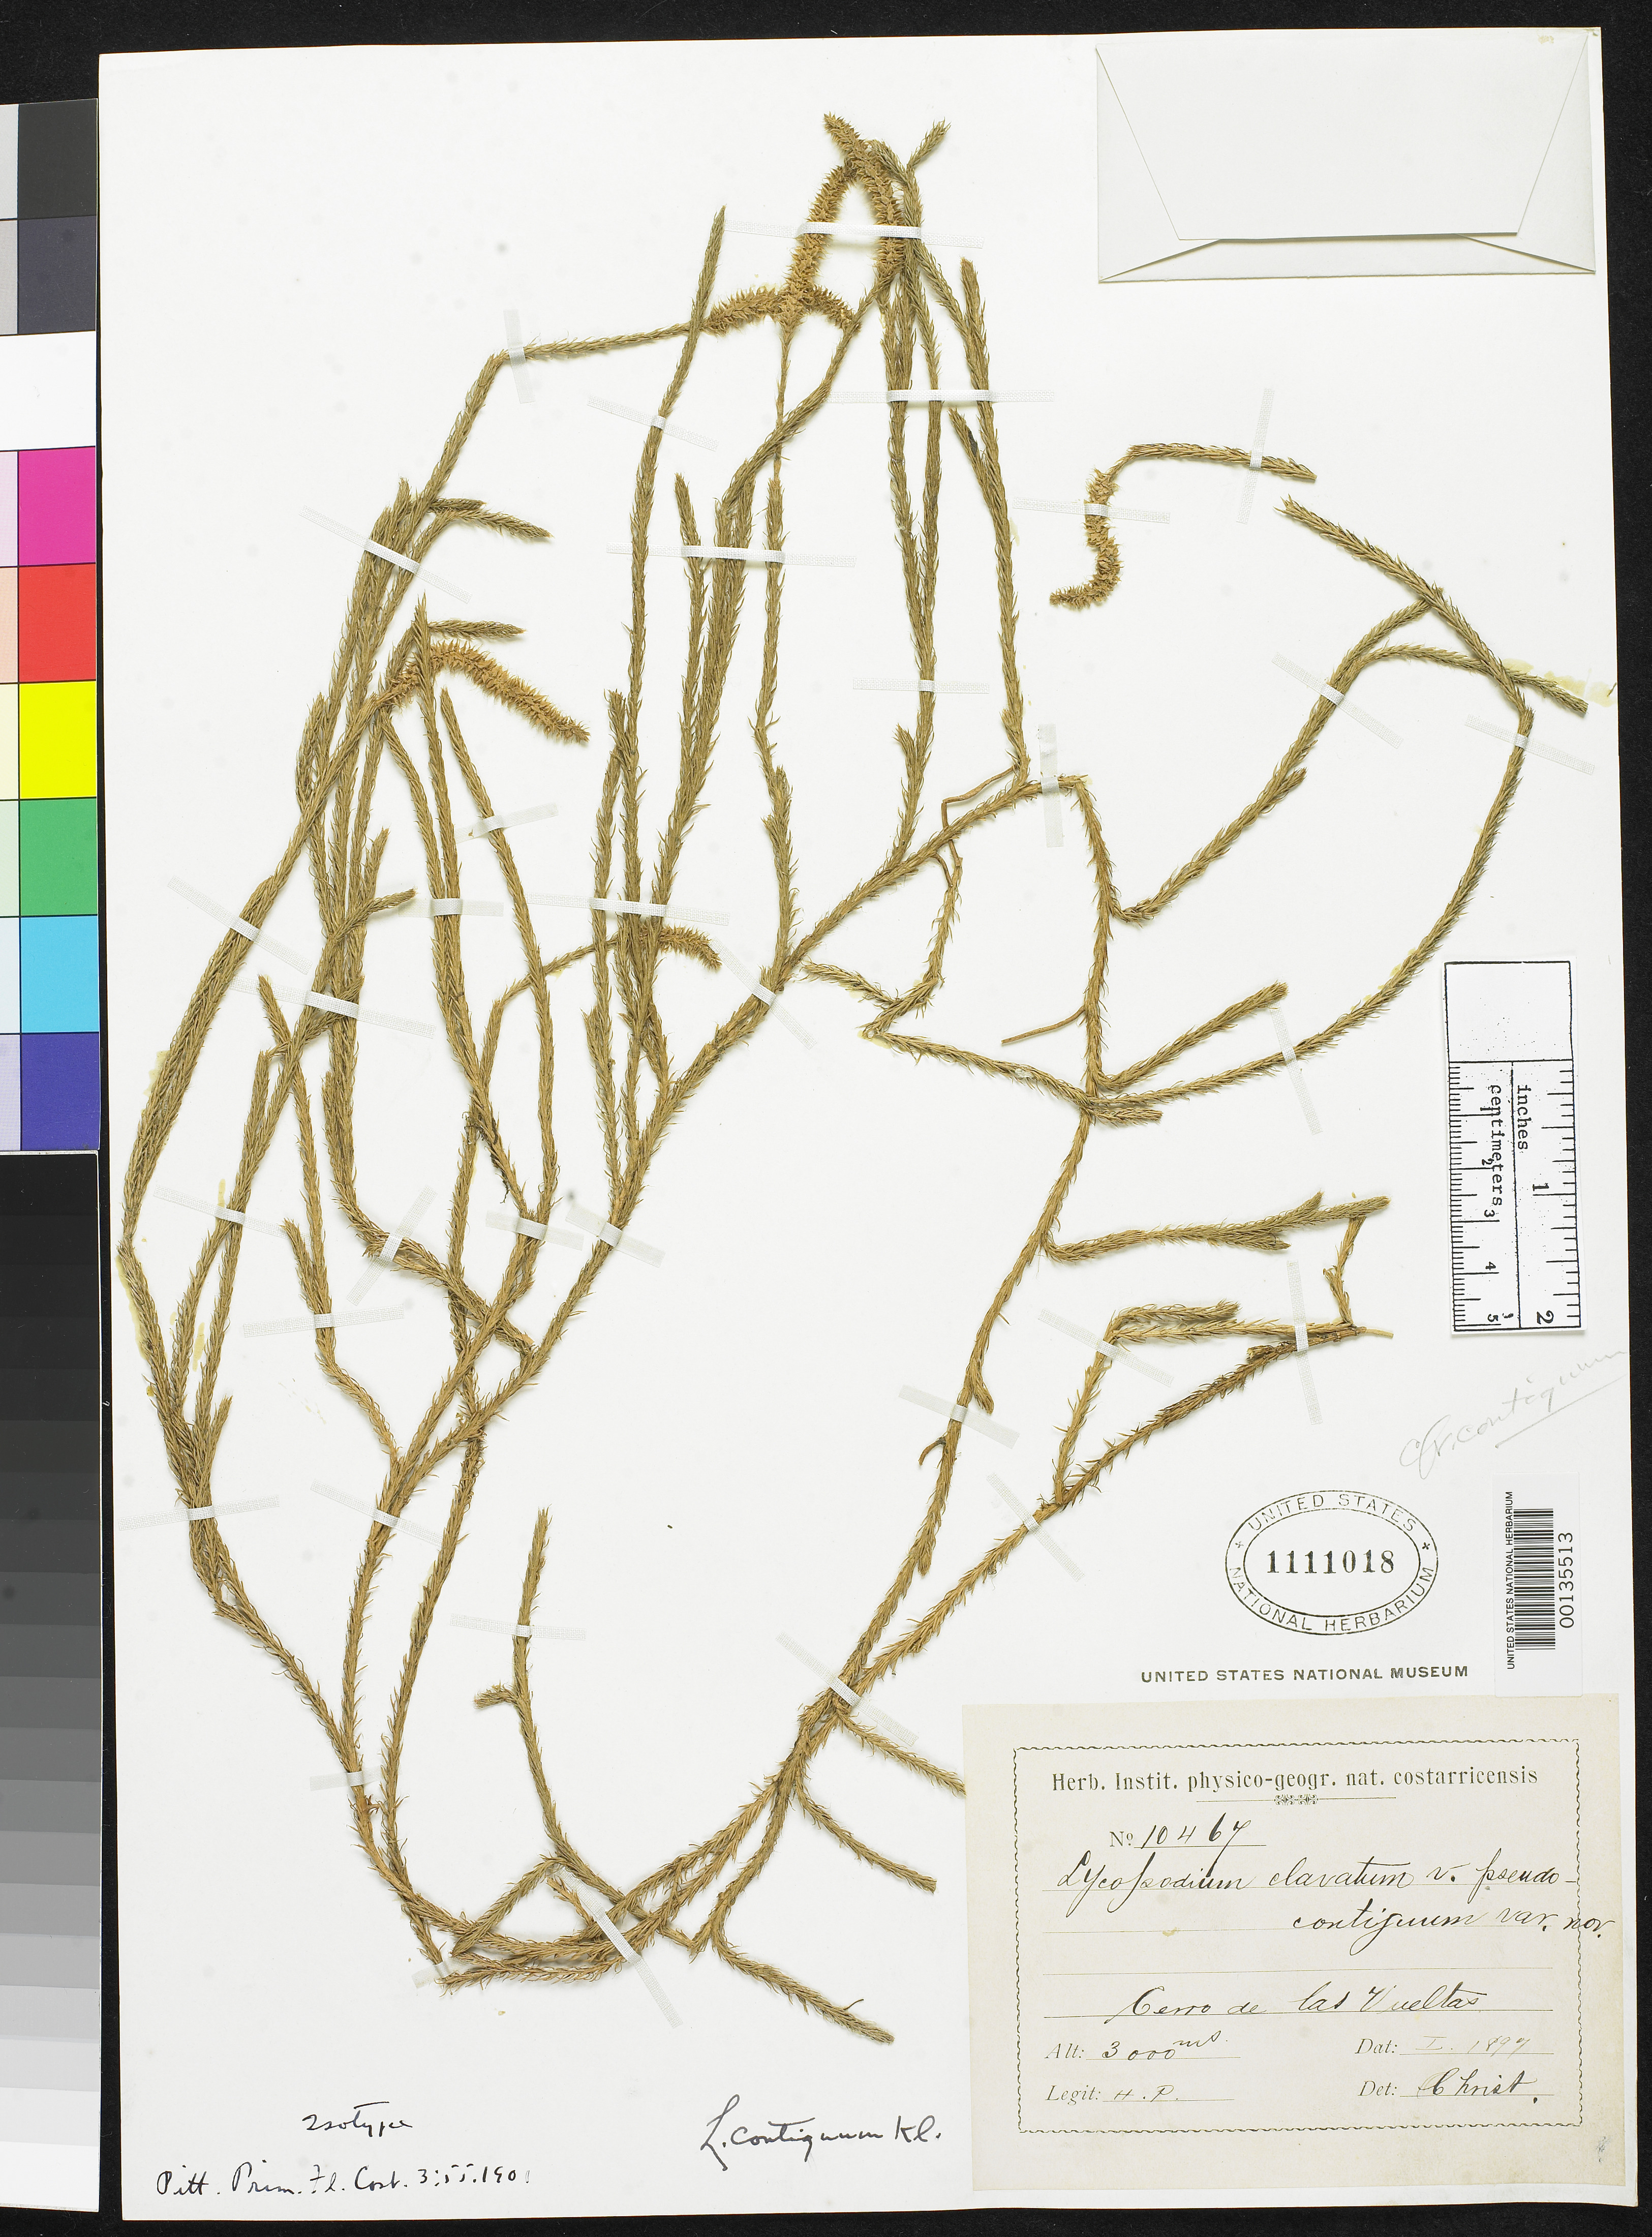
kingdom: Plantae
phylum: Tracheophyta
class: Lycopodiopsida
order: Lycopodiales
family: Lycopodiaceae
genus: Lycopodium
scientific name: Lycopodium clavatum var. pseudocontiguum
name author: Christ in Pittier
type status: Isotype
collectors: H. F. Pittier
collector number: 10467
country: Costa Rica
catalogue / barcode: US 1111018